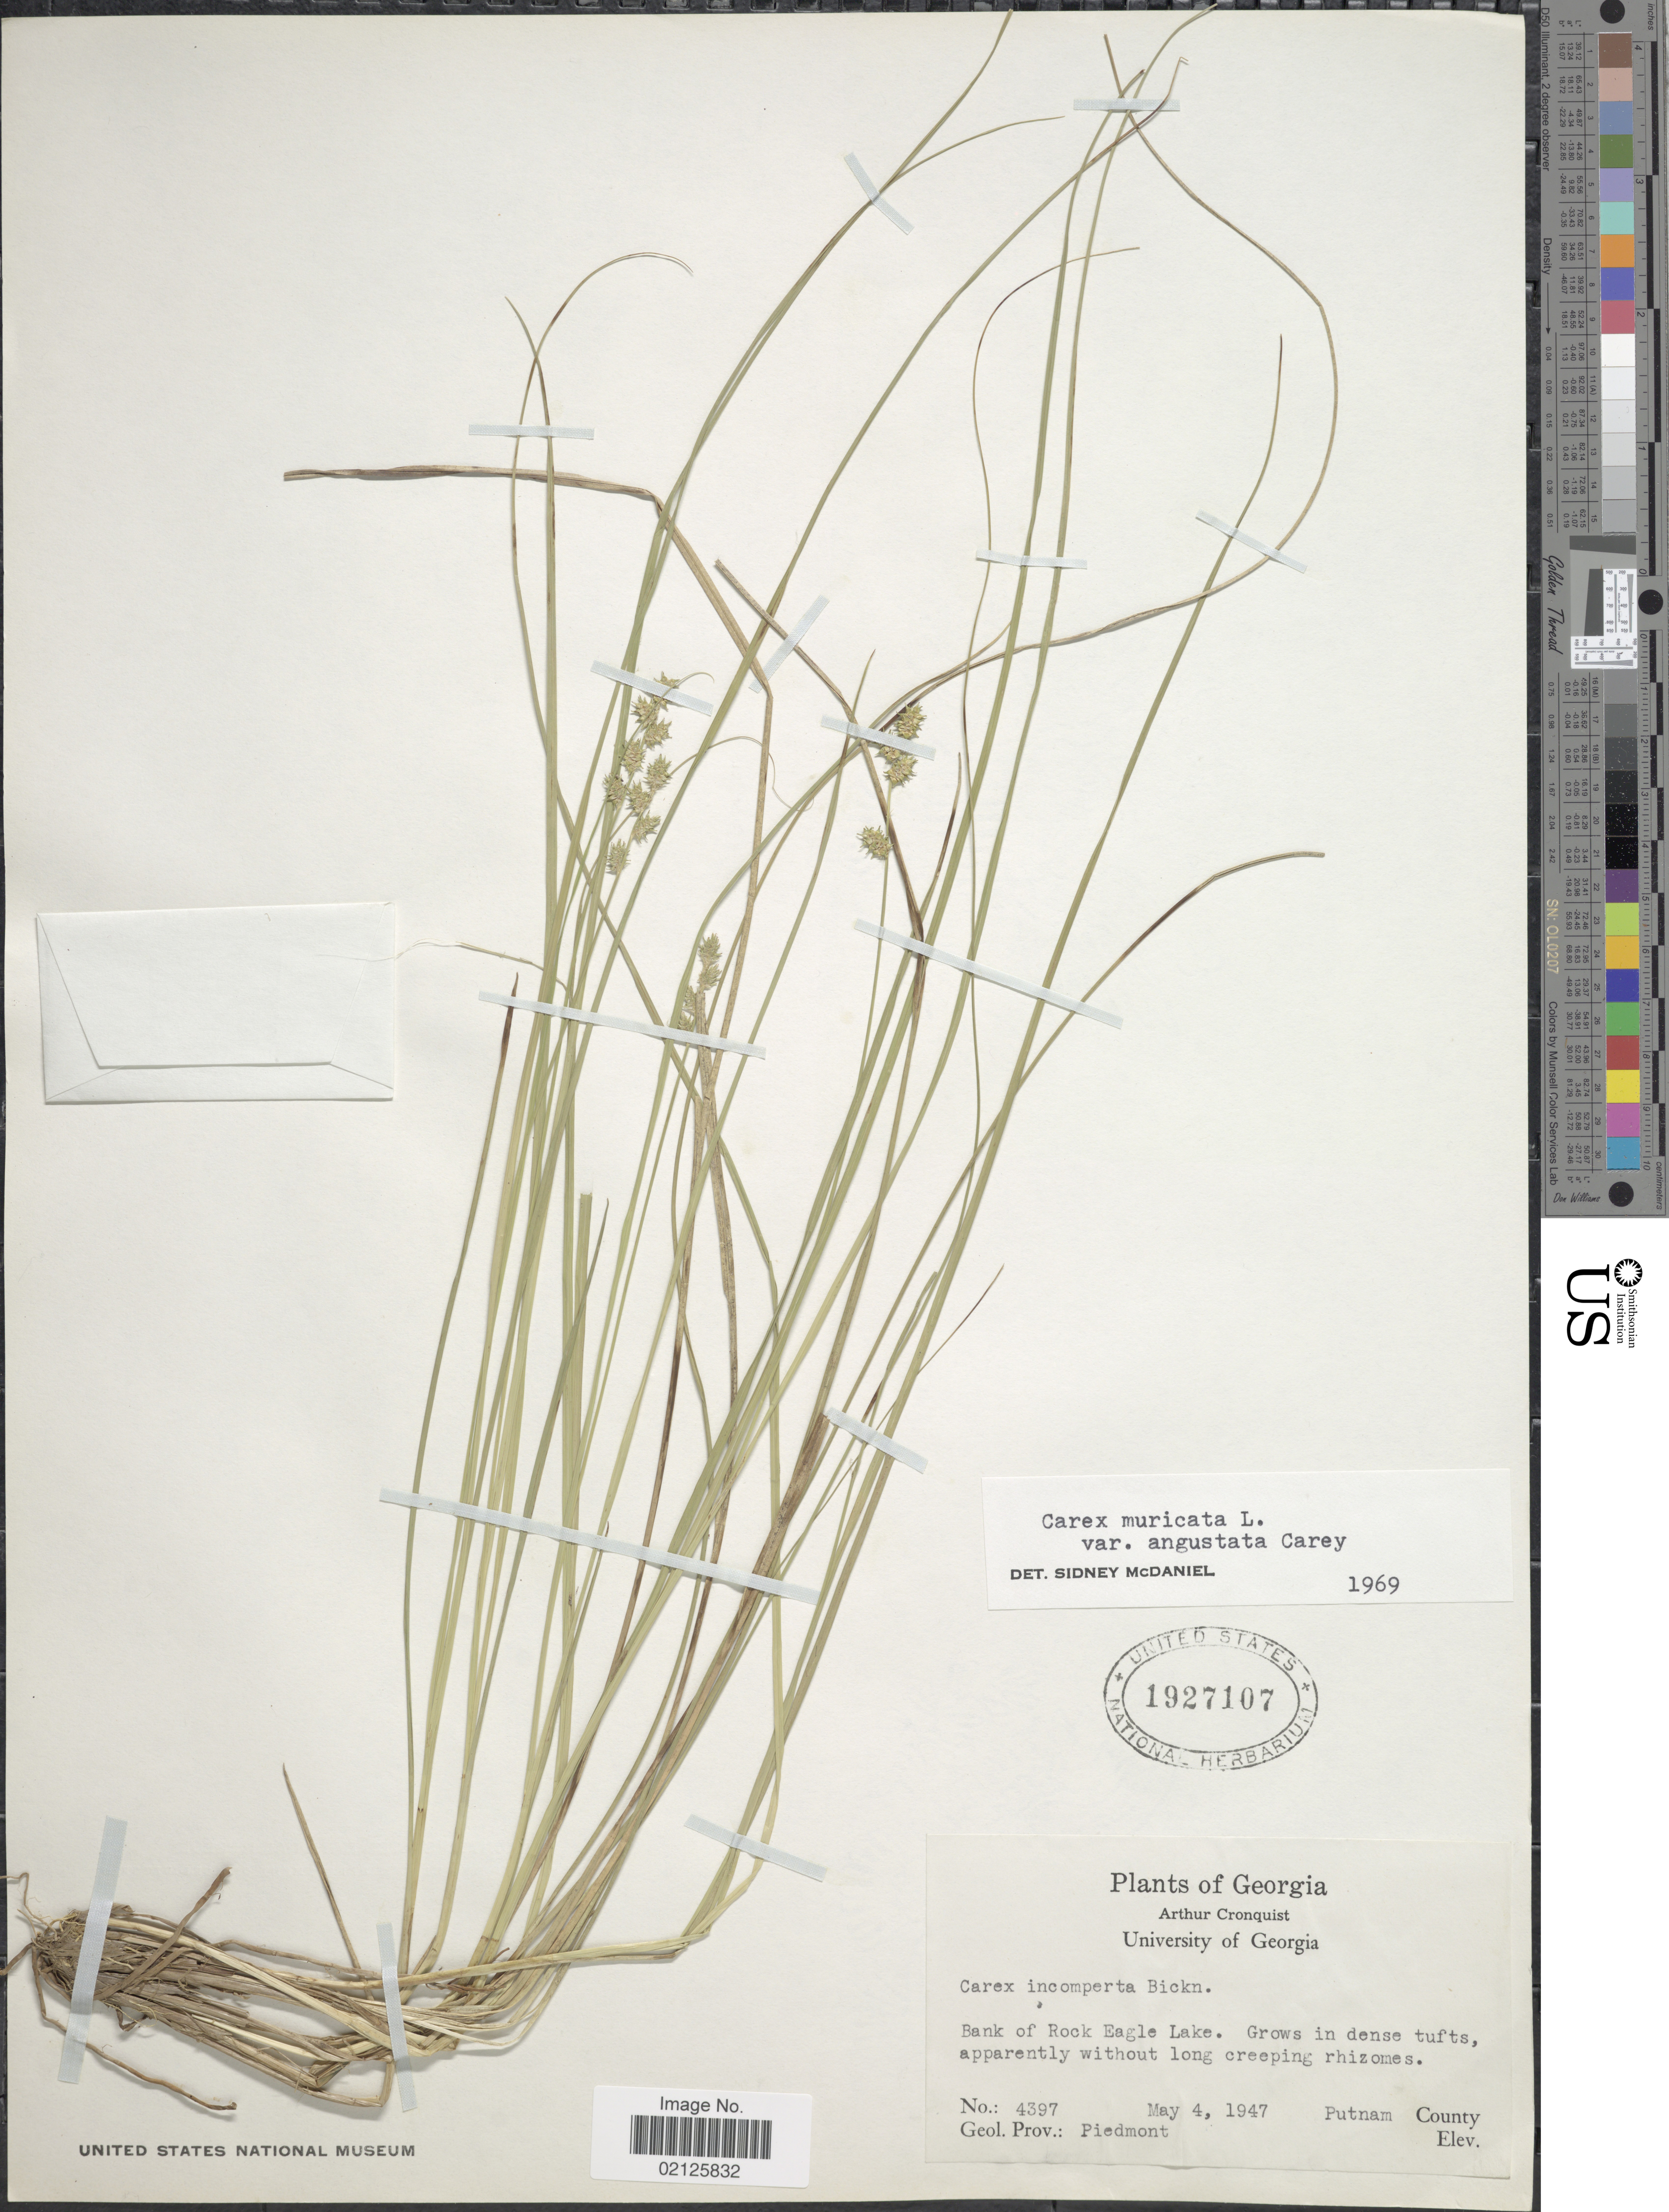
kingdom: Plantae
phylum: Tracheophyta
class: Liliopsida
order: Poales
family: Cyperaceae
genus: Carex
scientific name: Carex muricata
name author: L.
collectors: A. J. Cronquist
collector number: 4397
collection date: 1947-05-04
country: United States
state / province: Georgia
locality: Bank of Rock Eagle Lake. Putnam County, Geol. Prov.: Piedmont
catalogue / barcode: US 1927107